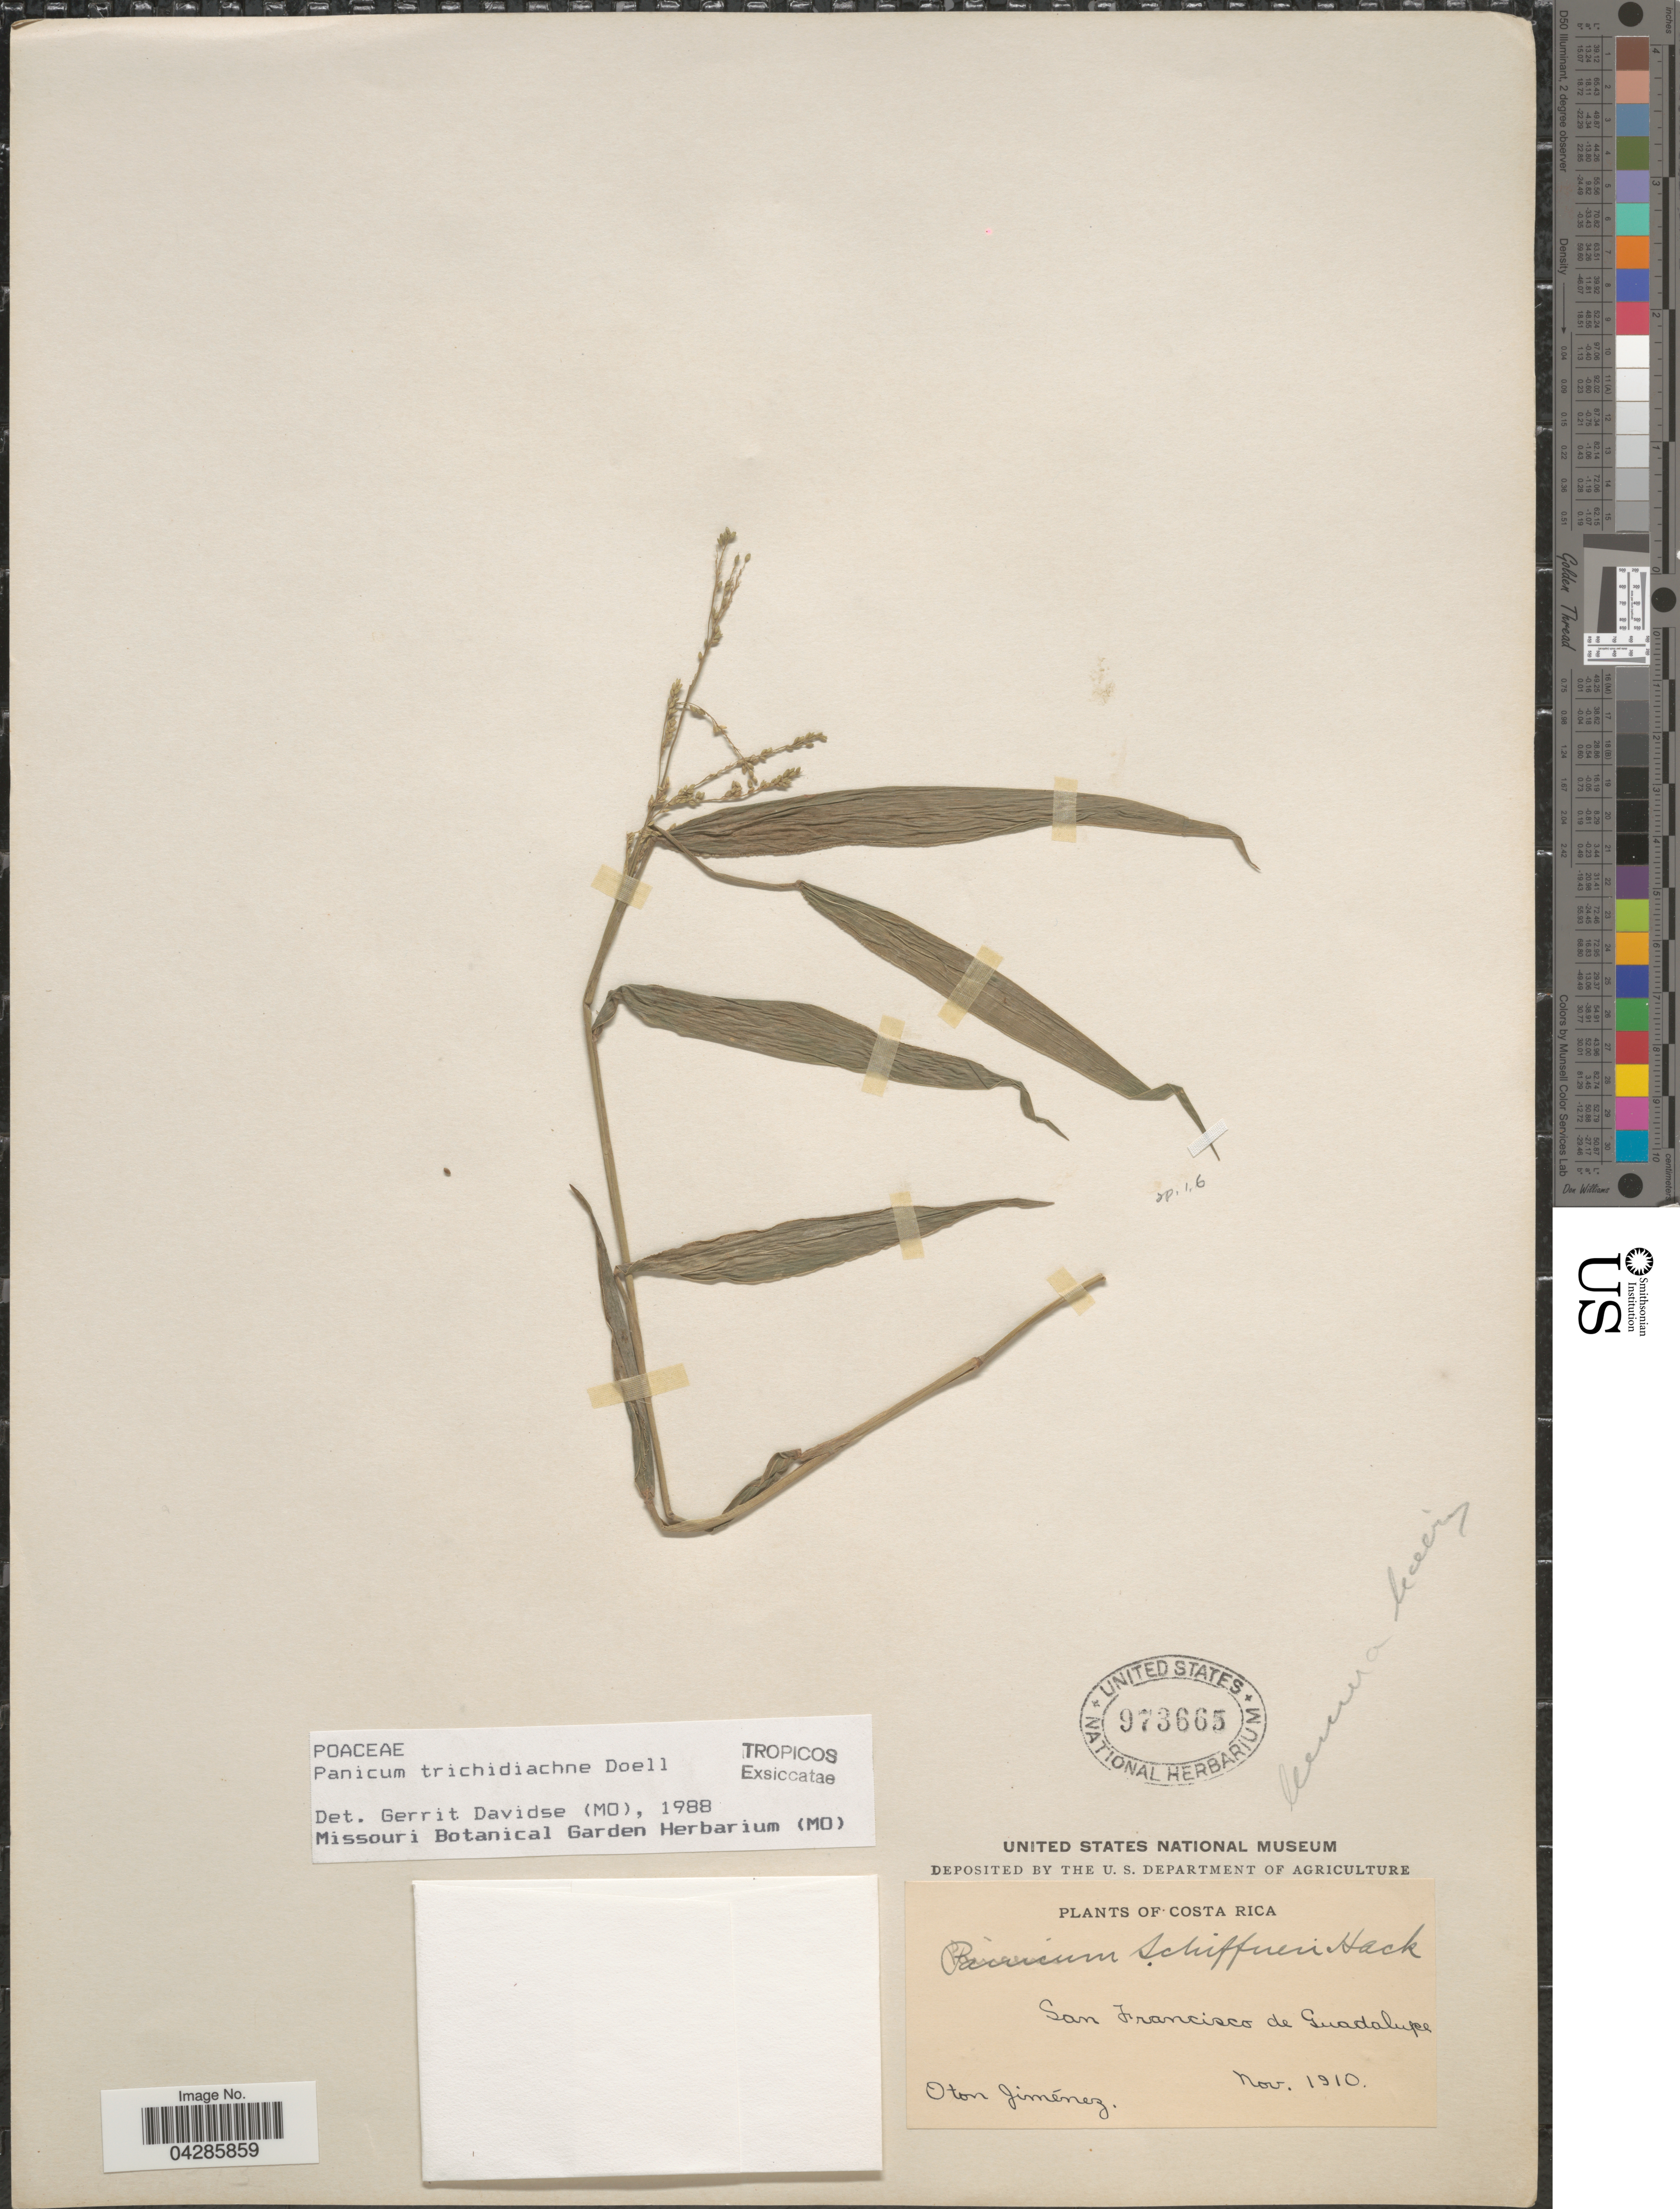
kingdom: Plantae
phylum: Tracheophyta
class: Liliopsida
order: Poales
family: Poaceae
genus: Morronea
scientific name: Morronea trichidiachnis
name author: (Döll) Zuloaga & Scataglini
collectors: O. Jimenez L.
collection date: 1910-11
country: Costa Rica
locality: San Franciso de Guadalupe.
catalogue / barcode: US 973665